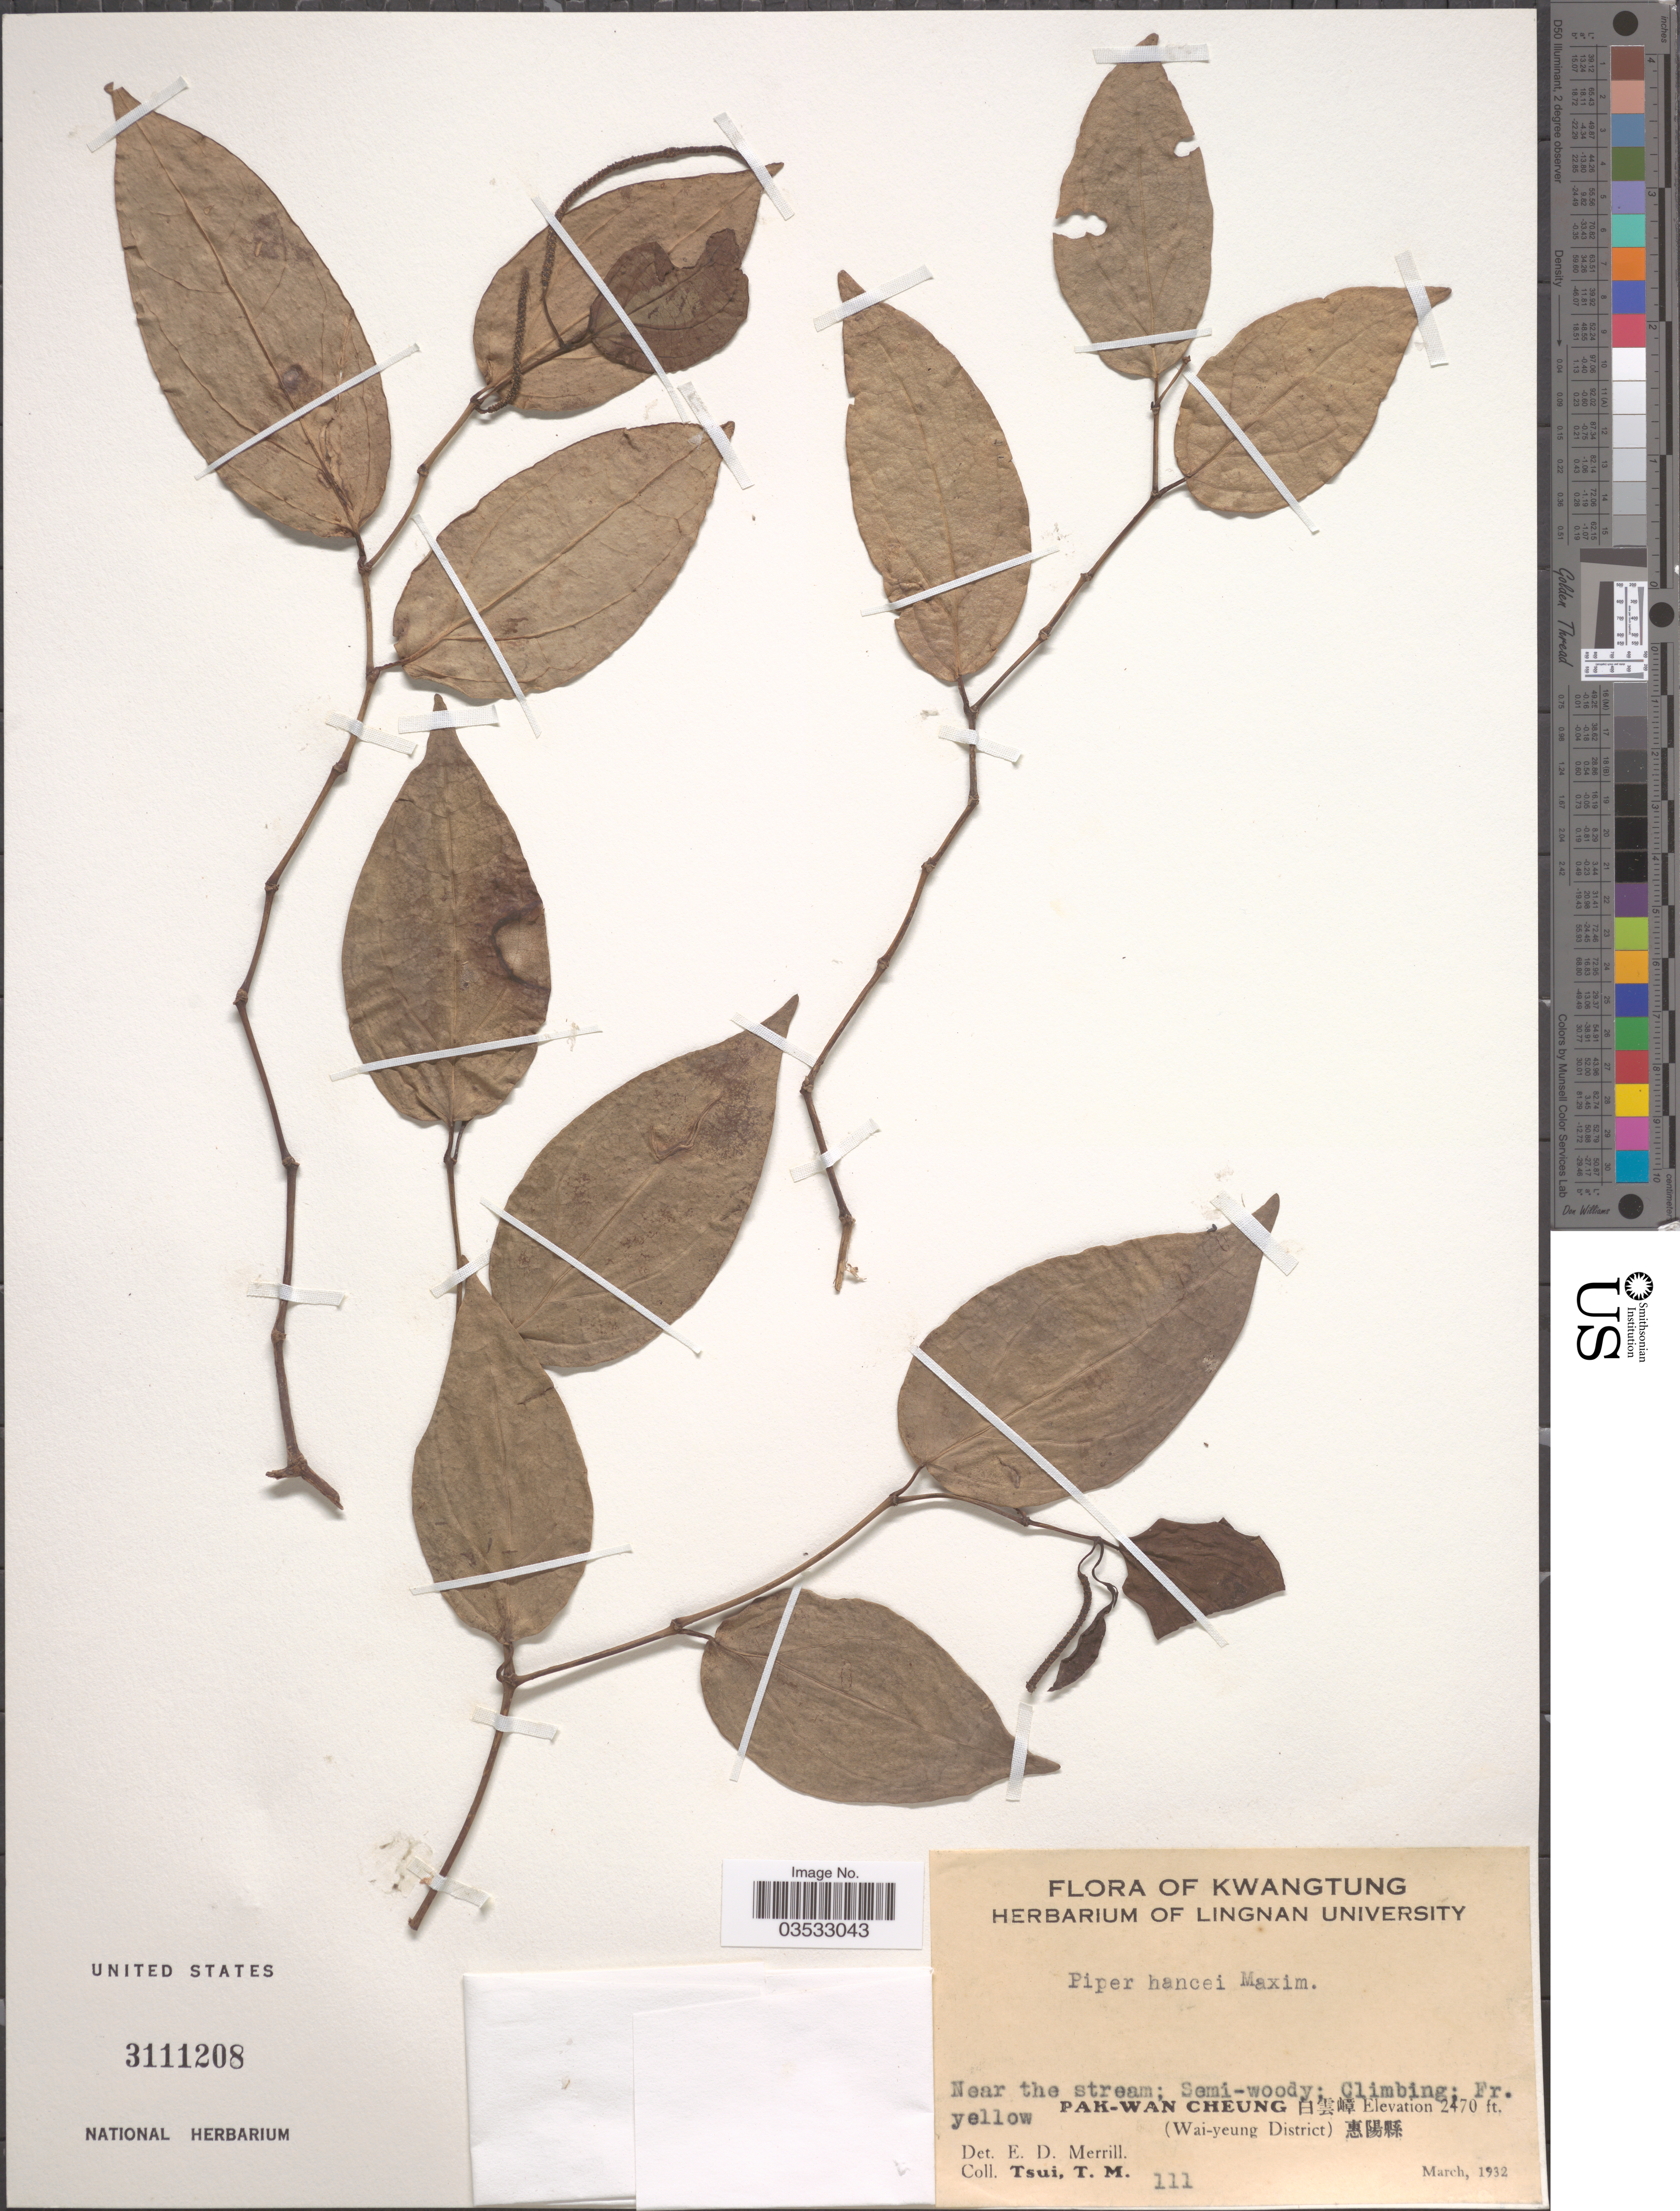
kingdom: Plantae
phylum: Tracheophyta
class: Magnoliopsida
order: Piperales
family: Piperaceae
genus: Piper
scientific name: Piper hancei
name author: Maxim.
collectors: T. Tsui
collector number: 111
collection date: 1932-03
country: China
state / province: Guangdong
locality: Kwangtung. Near the stream. Pak-Wan Cheung X. (Wai-yeung District) X.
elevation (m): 753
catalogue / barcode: US 3111208